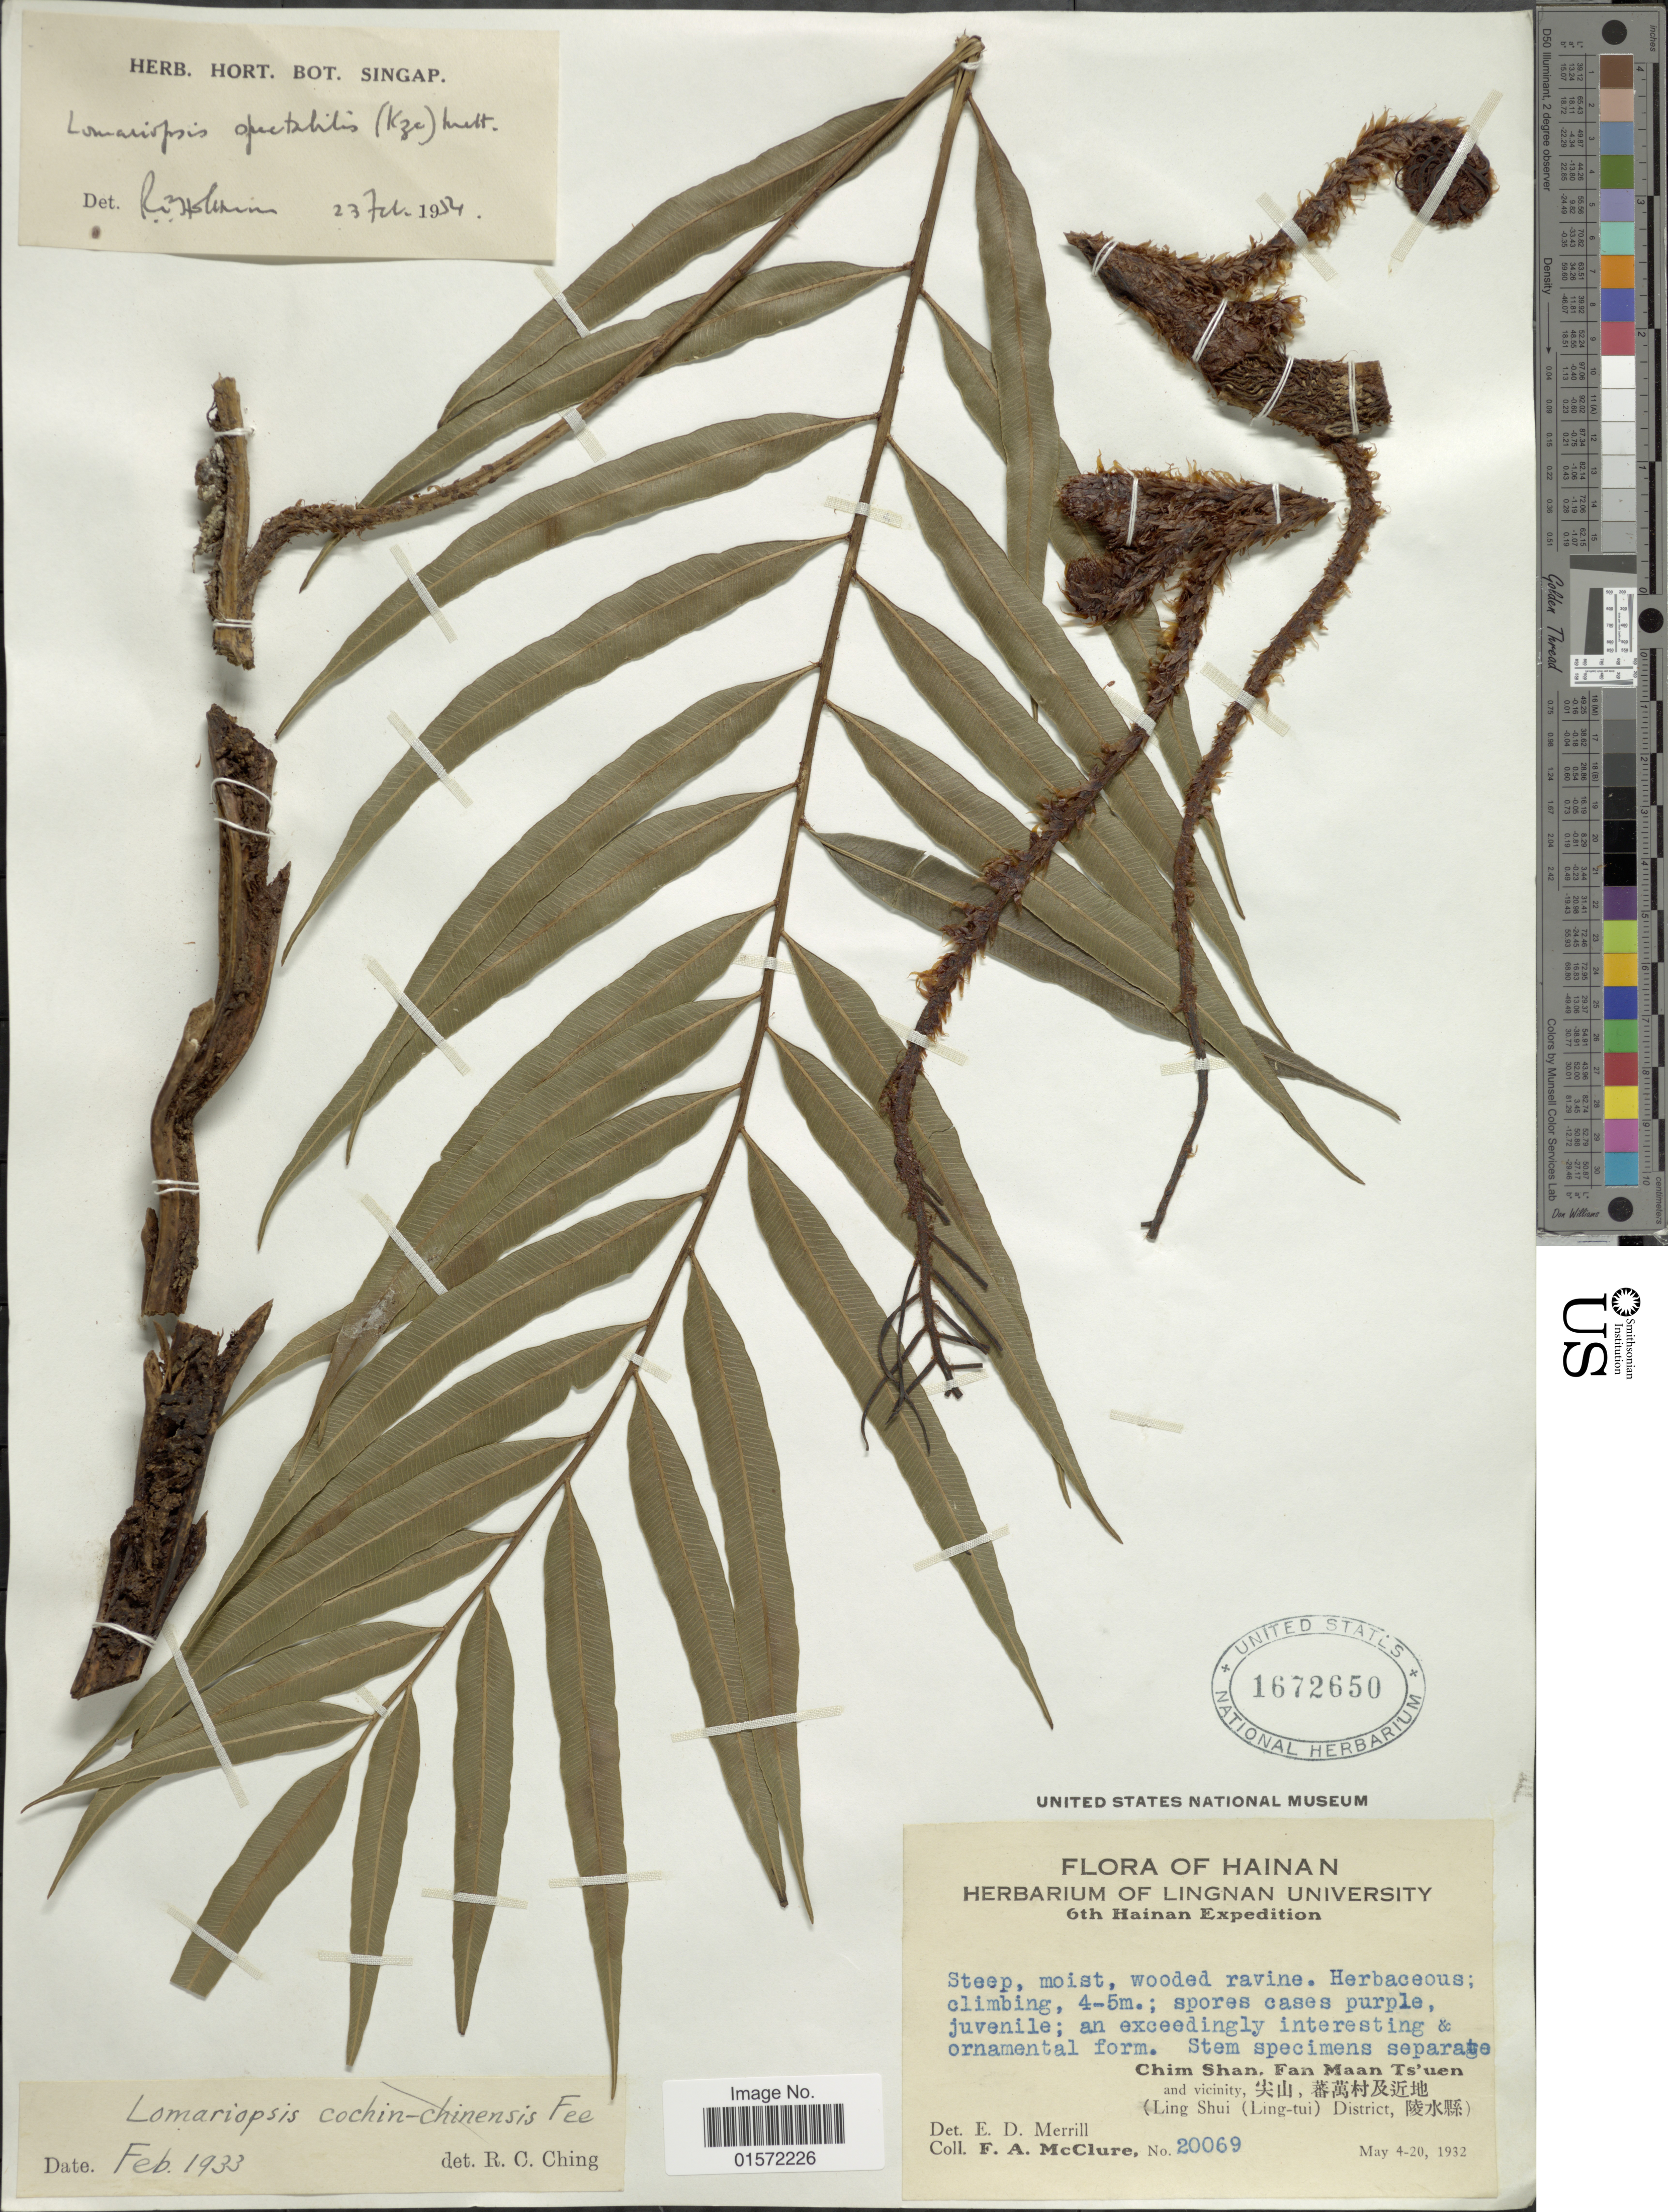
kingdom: Plantae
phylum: Tracheophyta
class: Polypodiopsida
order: Polypodiales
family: Lomariopsidaceae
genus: Lomariopsis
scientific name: Lomariopsis spectabilis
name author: (Kunze) Mett.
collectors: F. A. McClure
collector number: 20069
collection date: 1932-05-04/1932-05-20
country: China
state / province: Hainan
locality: Chim Shan, Fan Maan Ts'uen and vicinity, X, (Ling Shui (Ling-tui) District, X)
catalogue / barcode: US 1672650